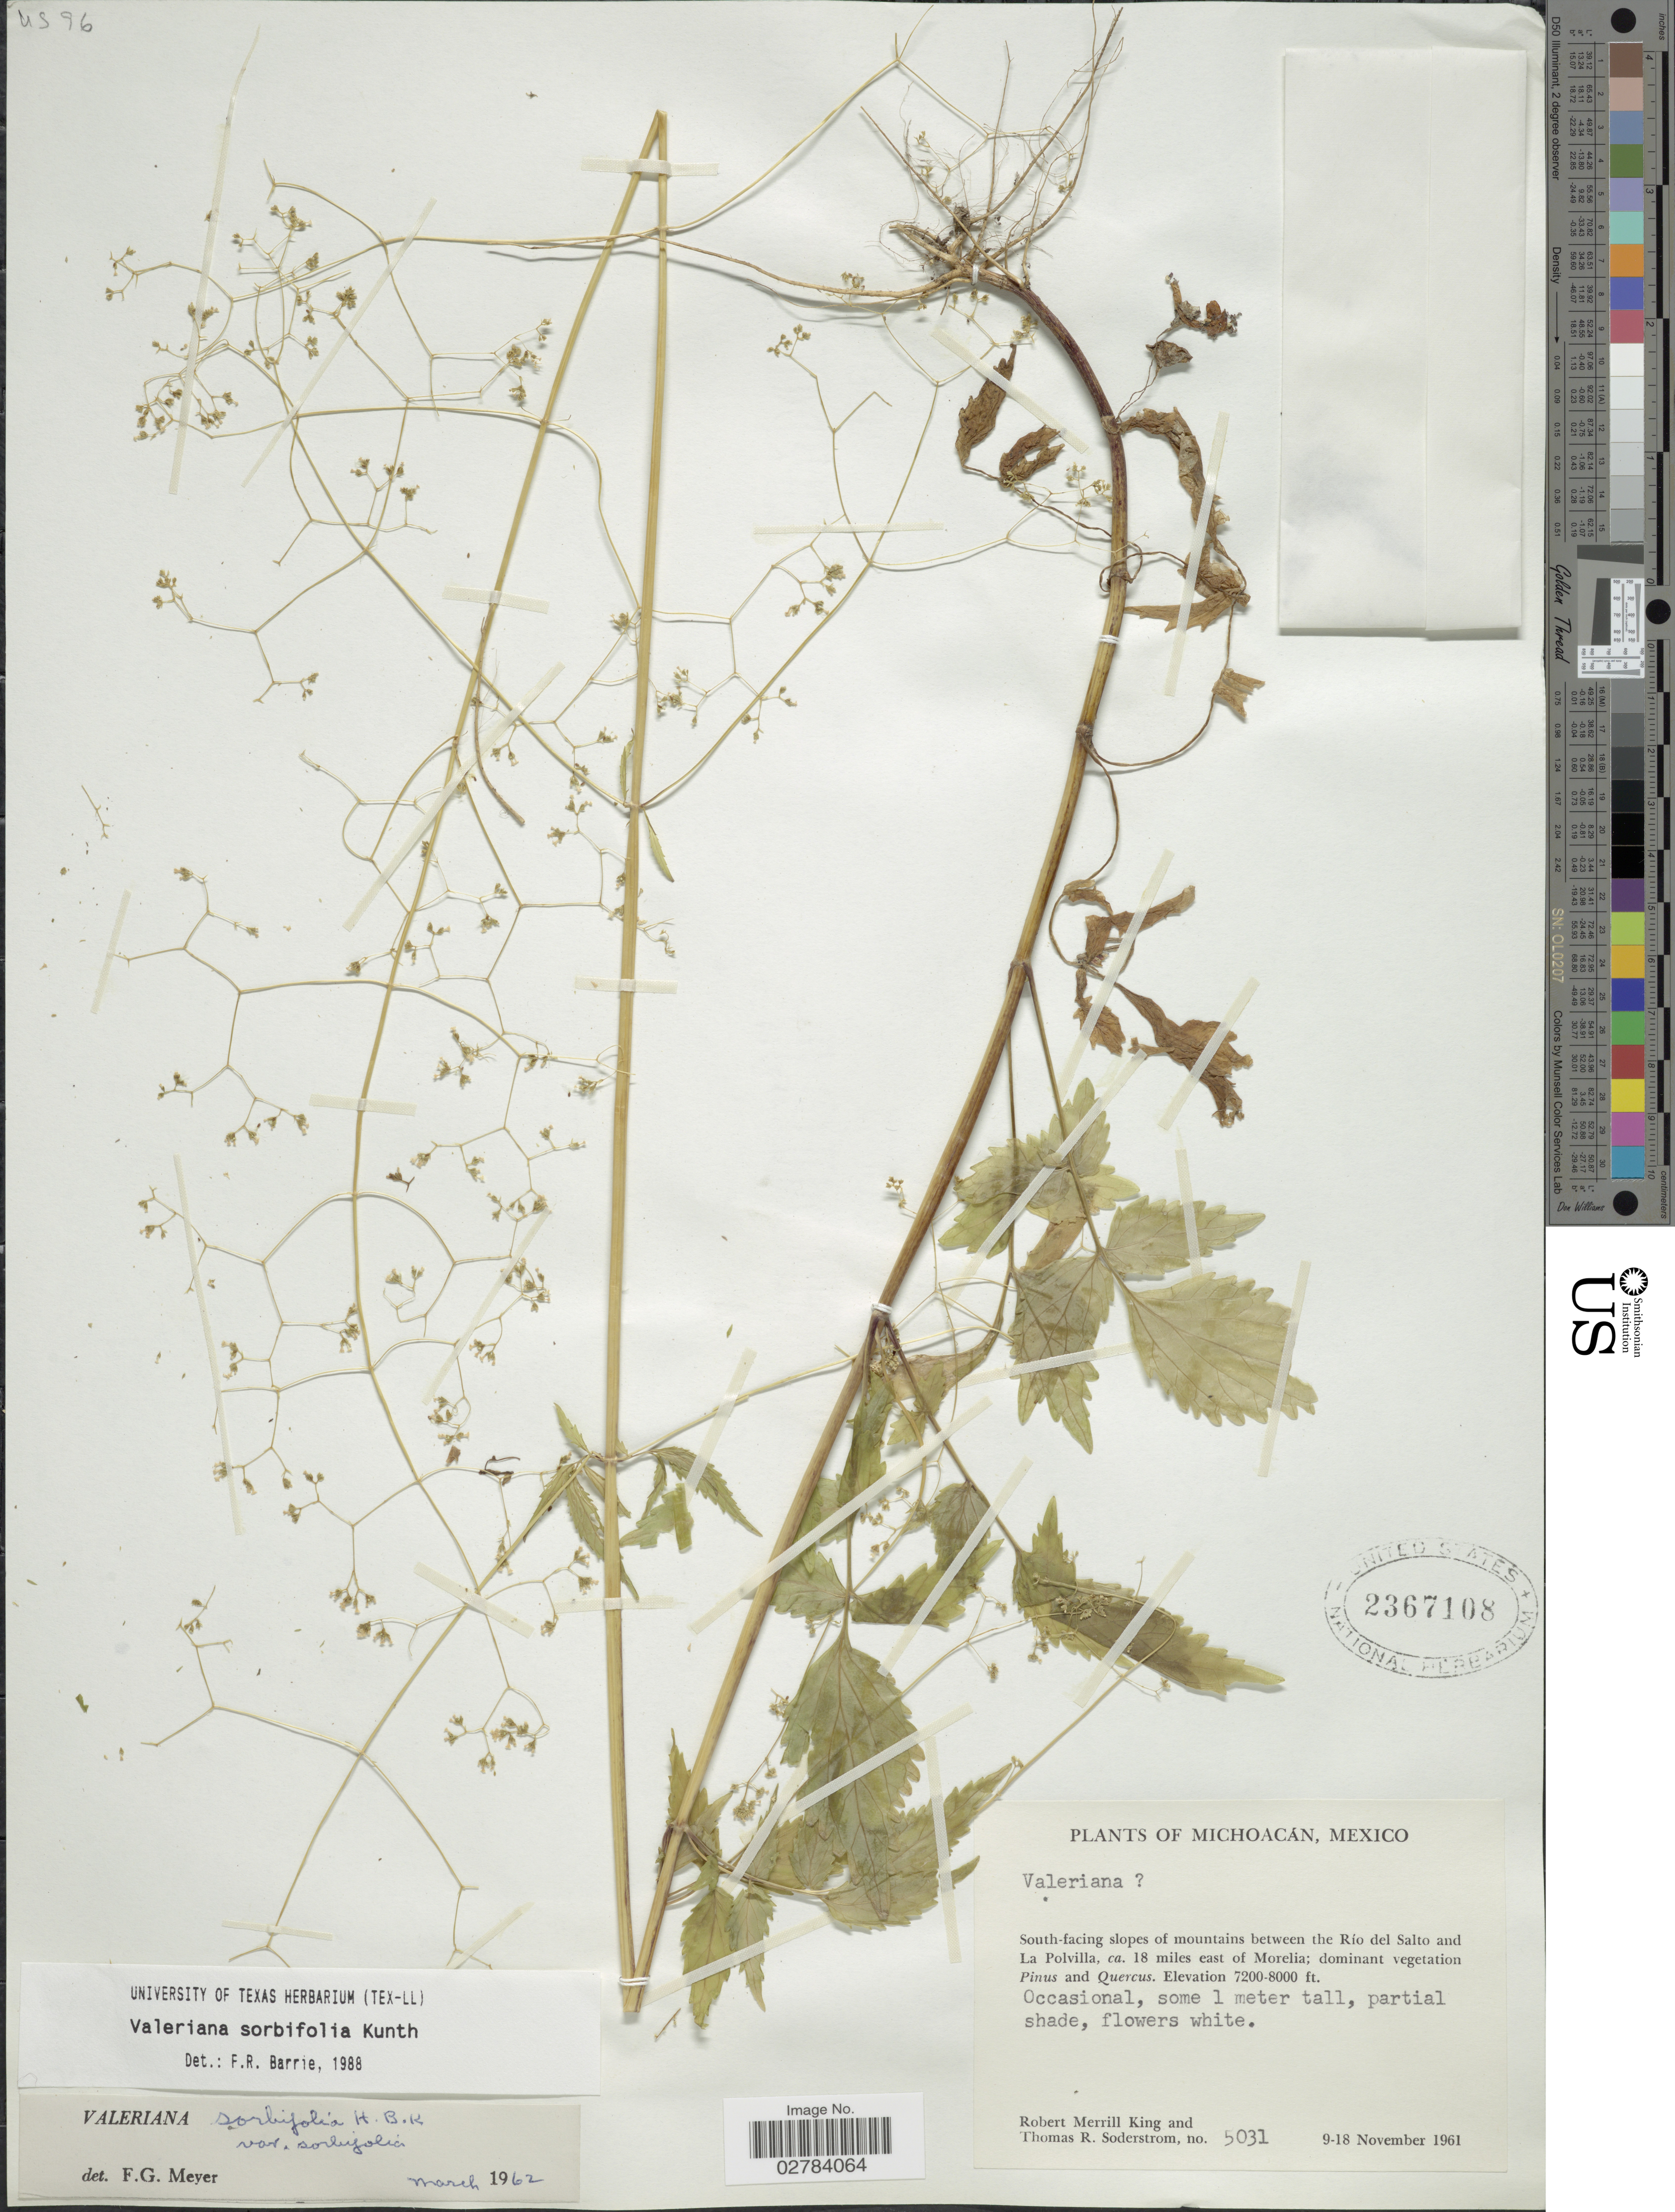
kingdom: Plantae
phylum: Tracheophyta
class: Magnoliopsida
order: Dipsacales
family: Caprifoliaceae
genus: Valeriana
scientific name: Valeriana sorbifolia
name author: Kunth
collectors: R. M. King & T. R. Soderstrom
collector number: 5031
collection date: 1961-11-09/1961-11-18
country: Mexico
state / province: Michoacán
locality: South-facing slopes of mountains between the Rio del Salto and La Polvilla, ca. 18 miles east of Morelia.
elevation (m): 2195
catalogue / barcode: US 2367108